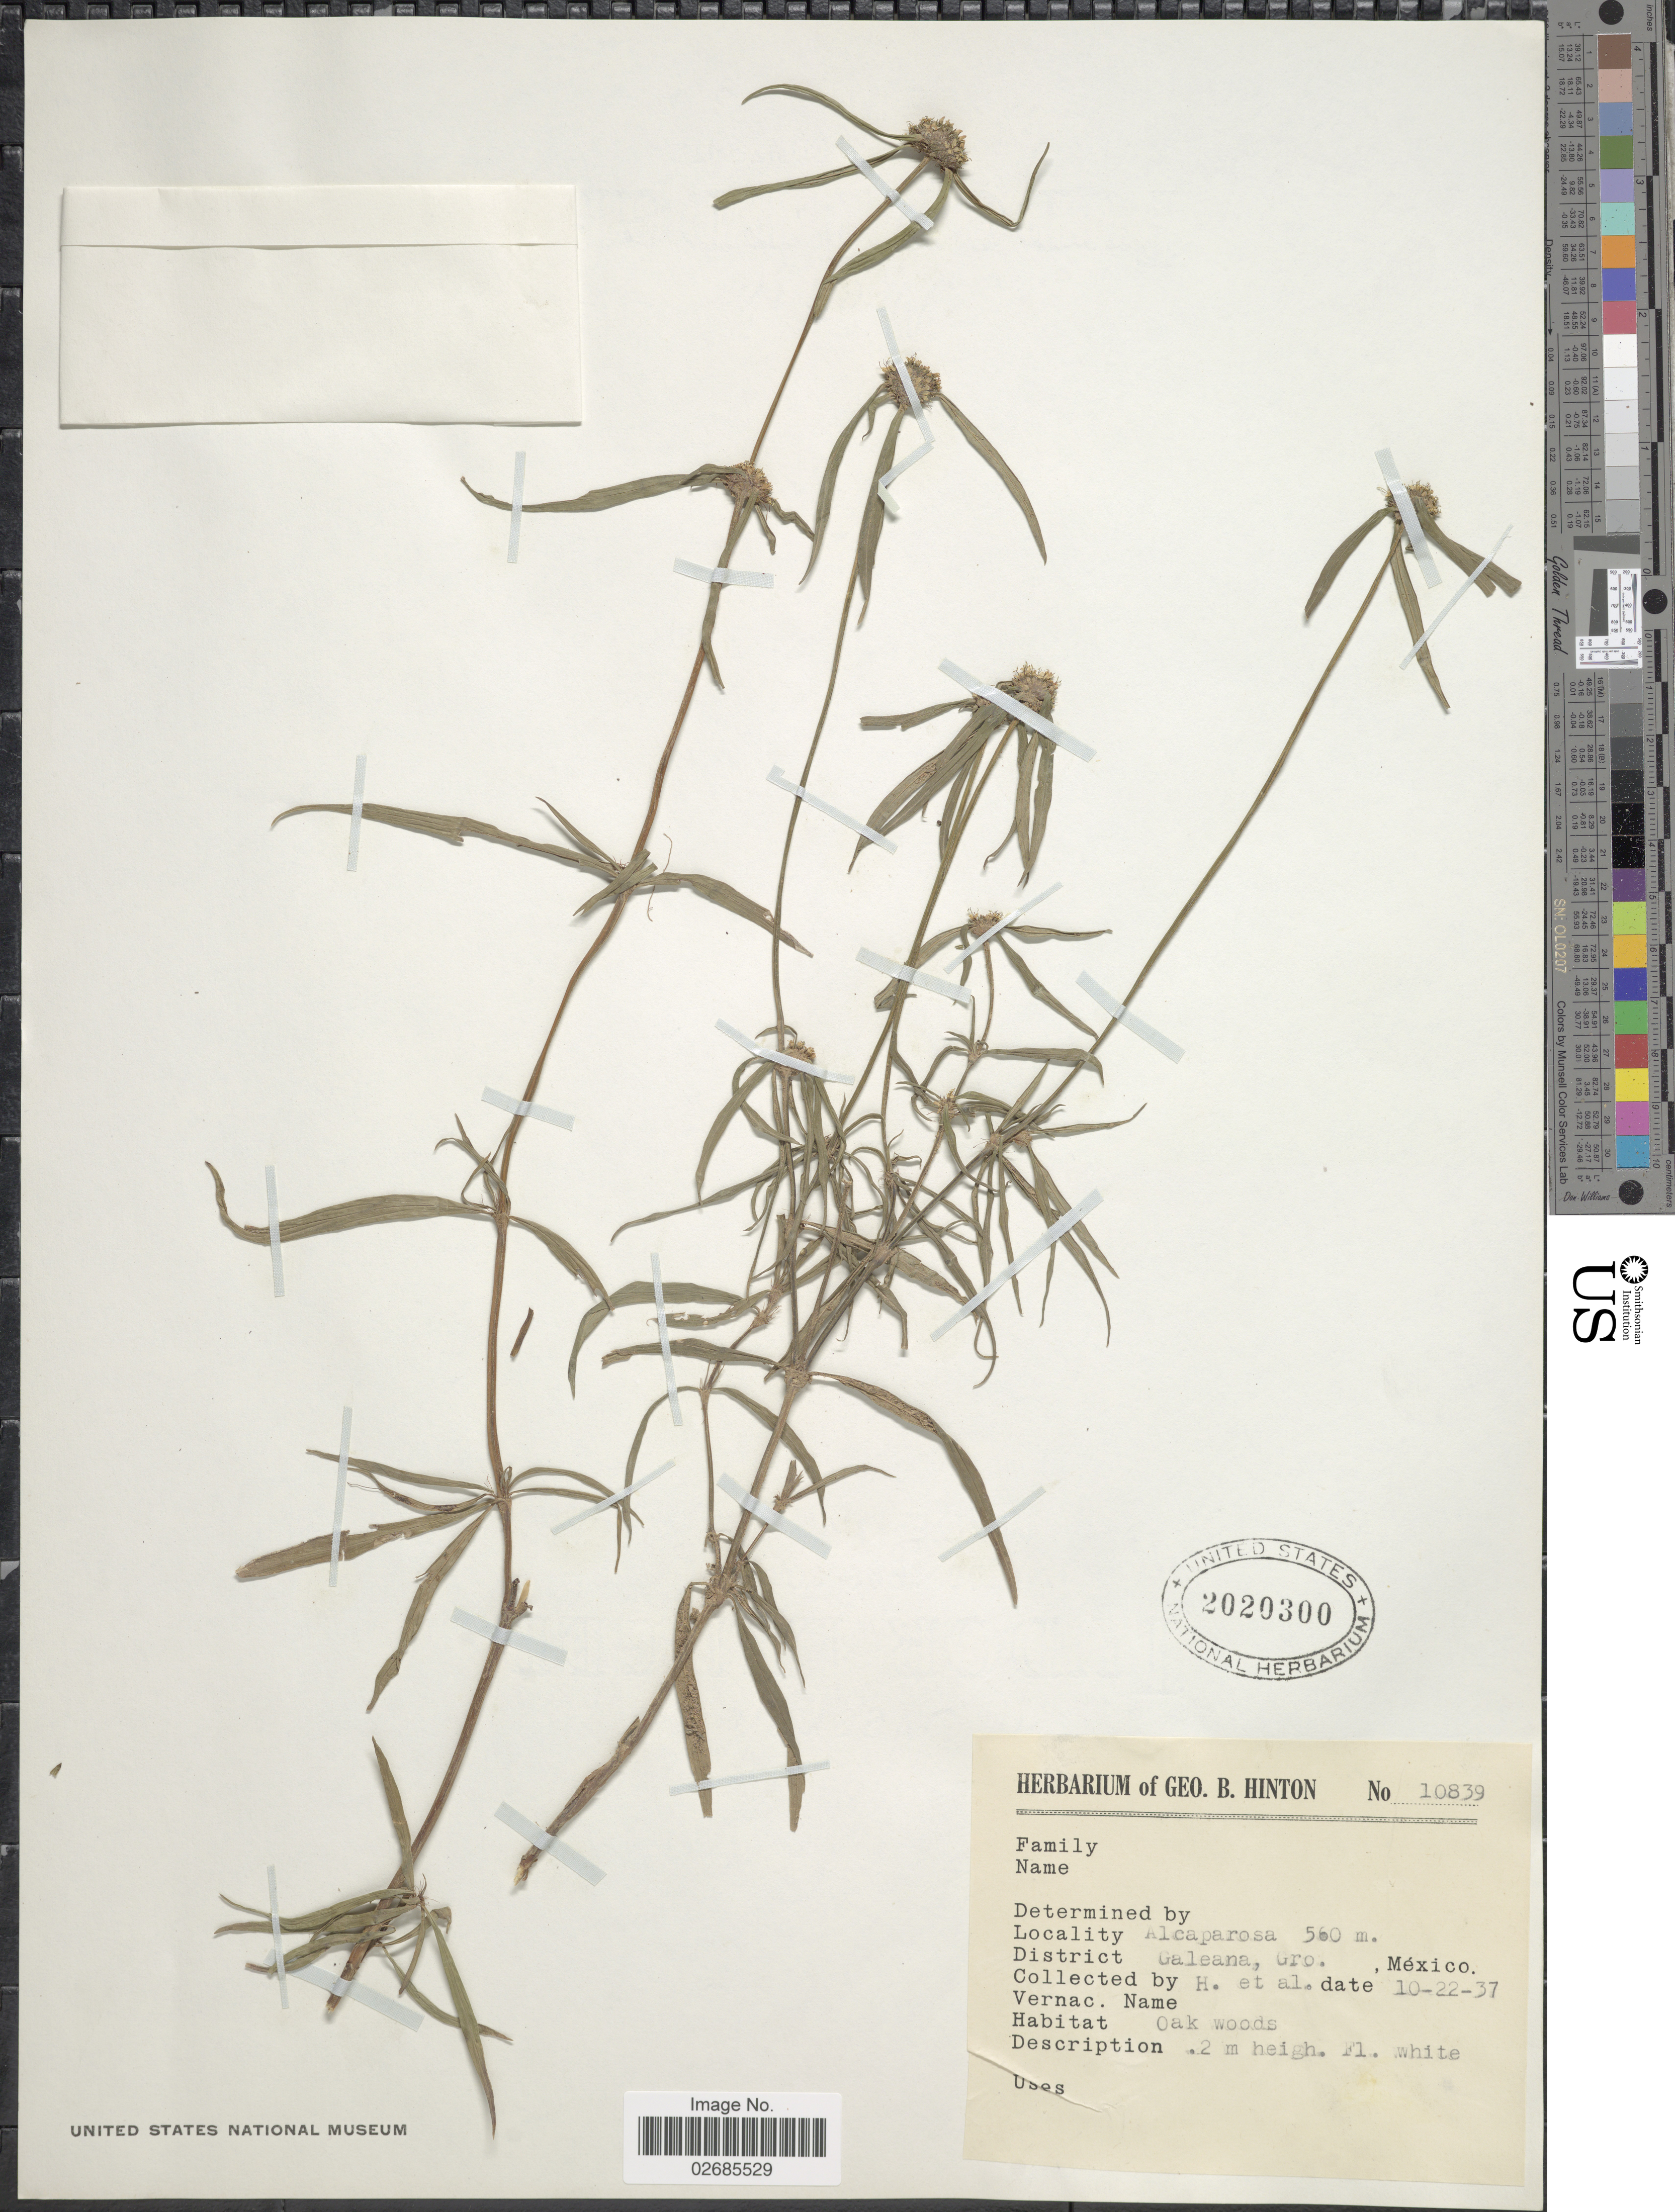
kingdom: Plantae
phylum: Tracheophyta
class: Magnoliopsida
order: Gentianales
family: Rubiaceae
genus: Borreria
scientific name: Borreria densiflora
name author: DC.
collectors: G. B. Hinton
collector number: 10839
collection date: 1937-10-22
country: Mexico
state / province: Guerrero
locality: Alcaparosa, District Galeana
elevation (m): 560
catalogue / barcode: US 2020300